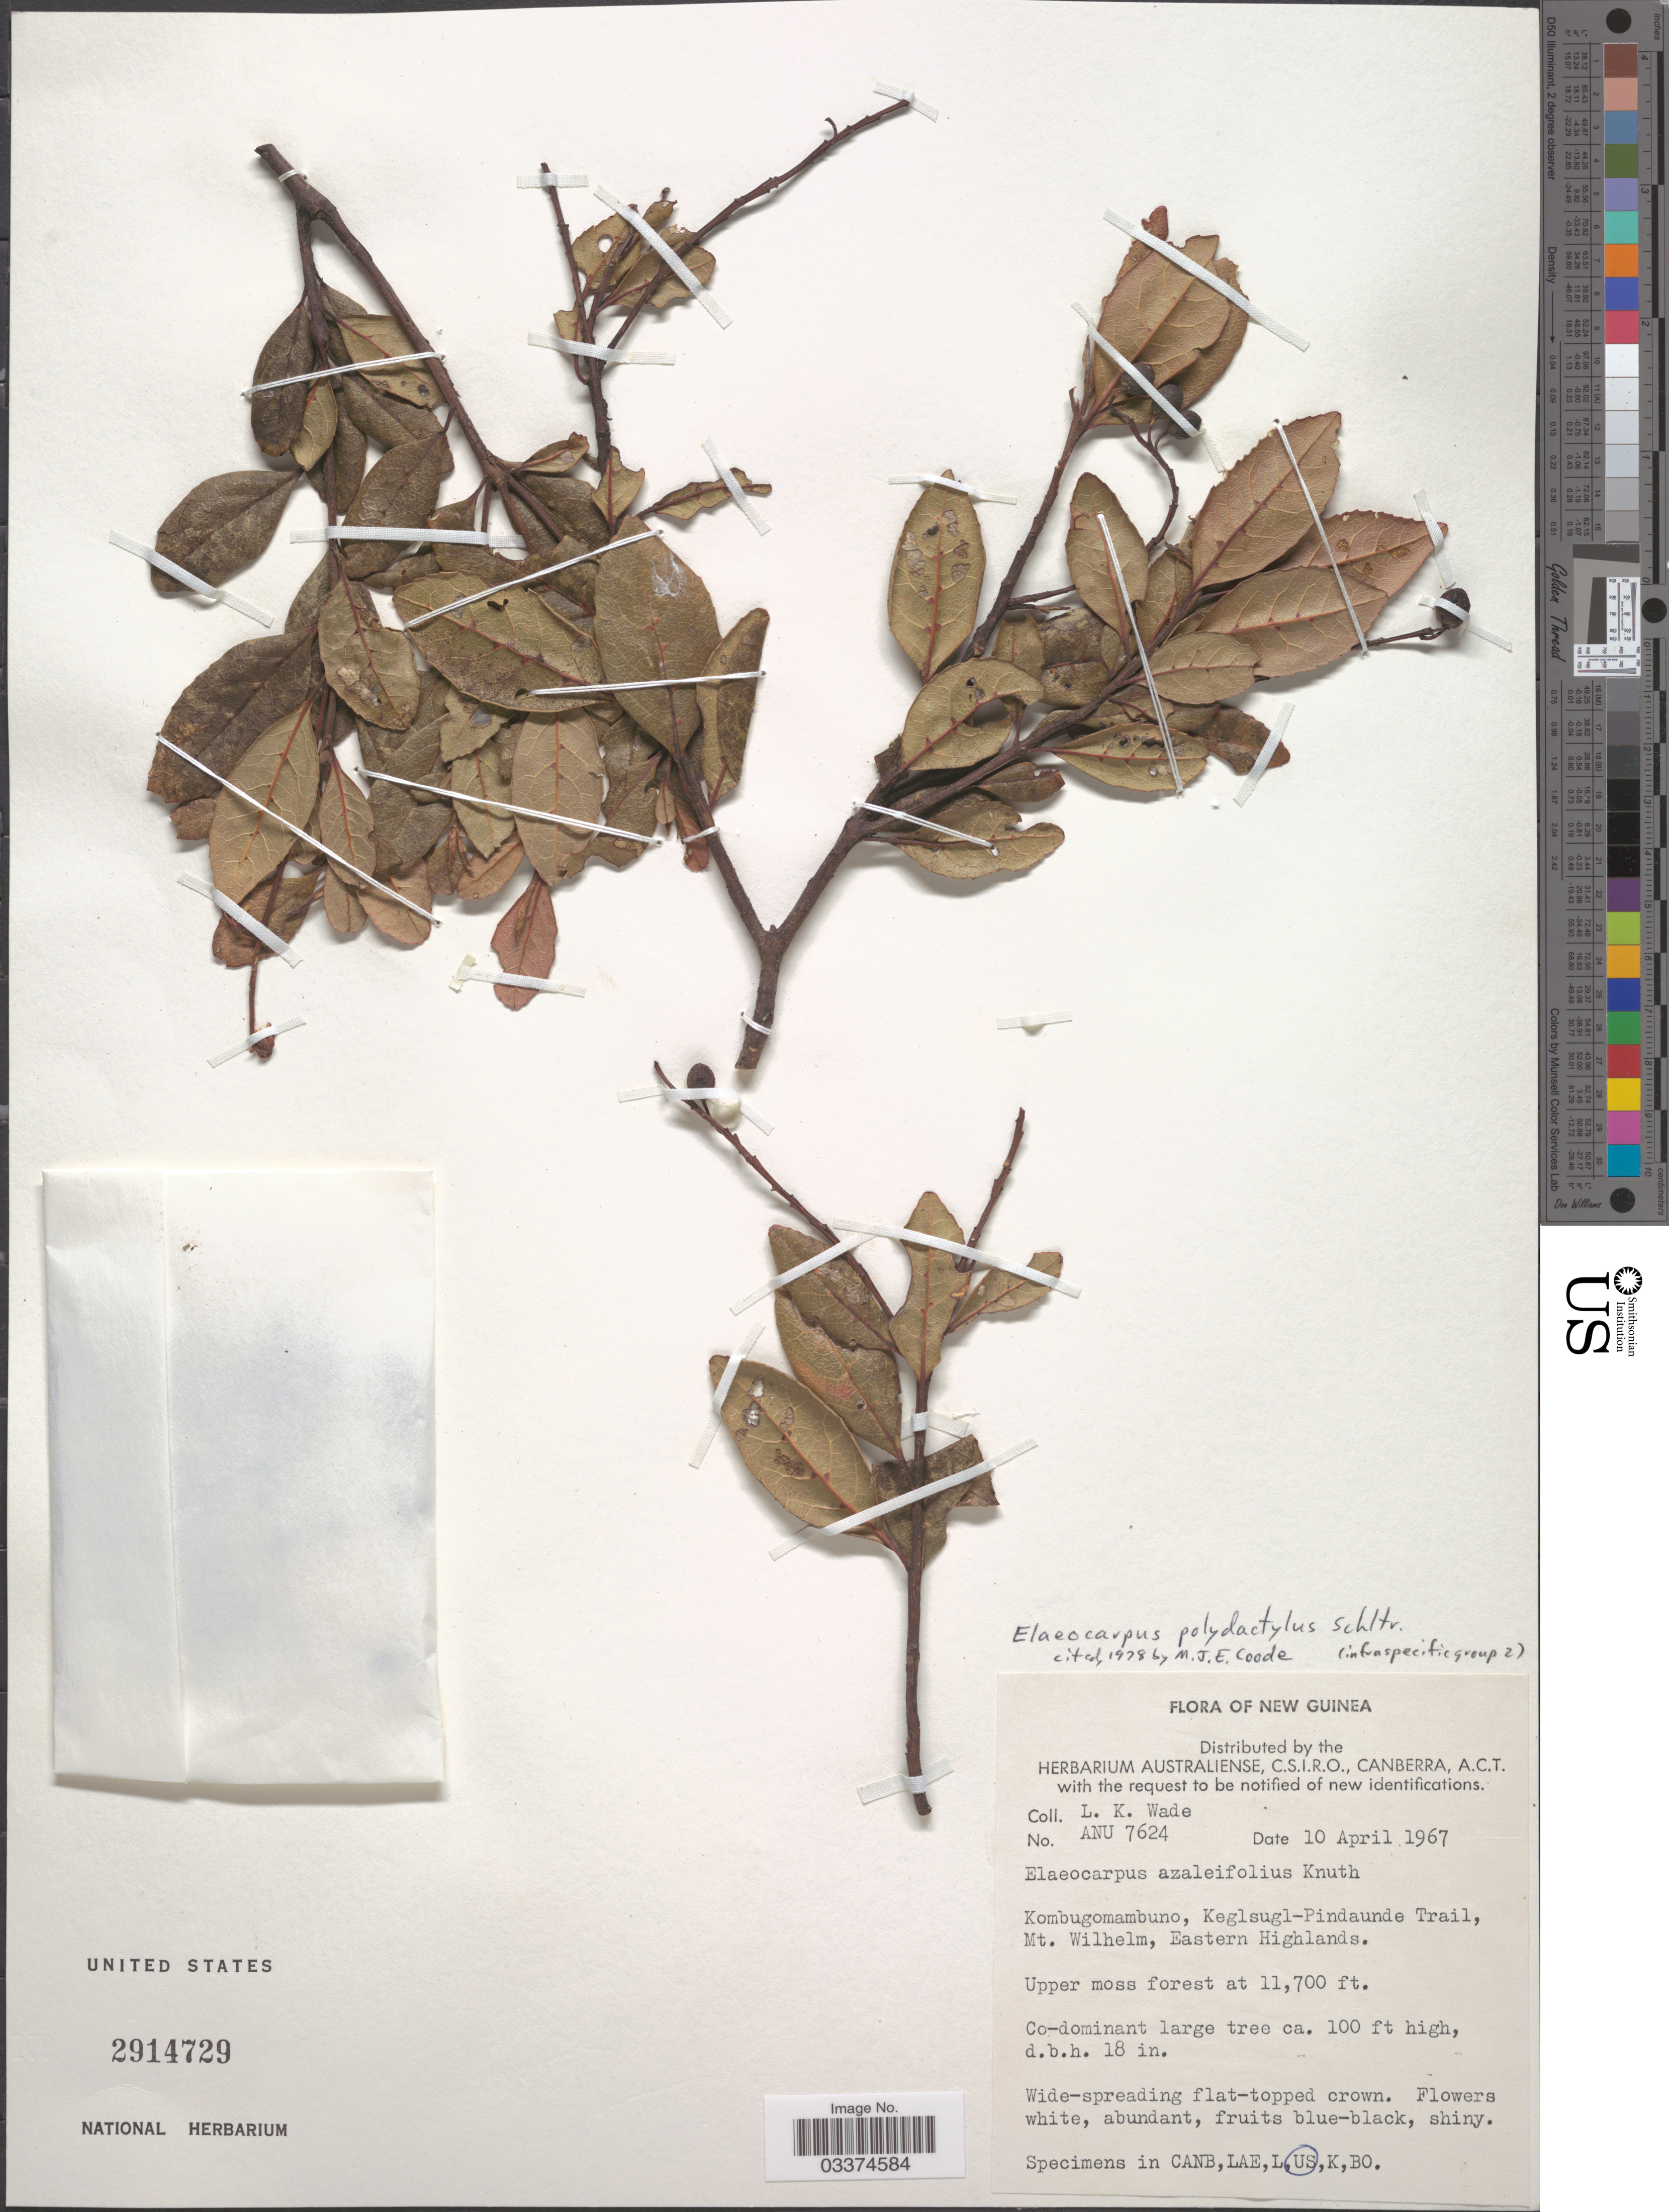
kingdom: Plantae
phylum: Tracheophyta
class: Magnoliopsida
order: Oxalidales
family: Elaeocarpaceae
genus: Elaeocarpus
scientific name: Elaeocarpus polydactylus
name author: Schltr.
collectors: L. K. Wade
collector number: ANU7624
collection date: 1967-04-10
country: Papua New Guinea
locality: New Guinea, Kombugomambuno, Keglsugl-Pindaunde Trail, Mt. Wilhelm, Eastern Highlands.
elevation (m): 3566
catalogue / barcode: US 2914729